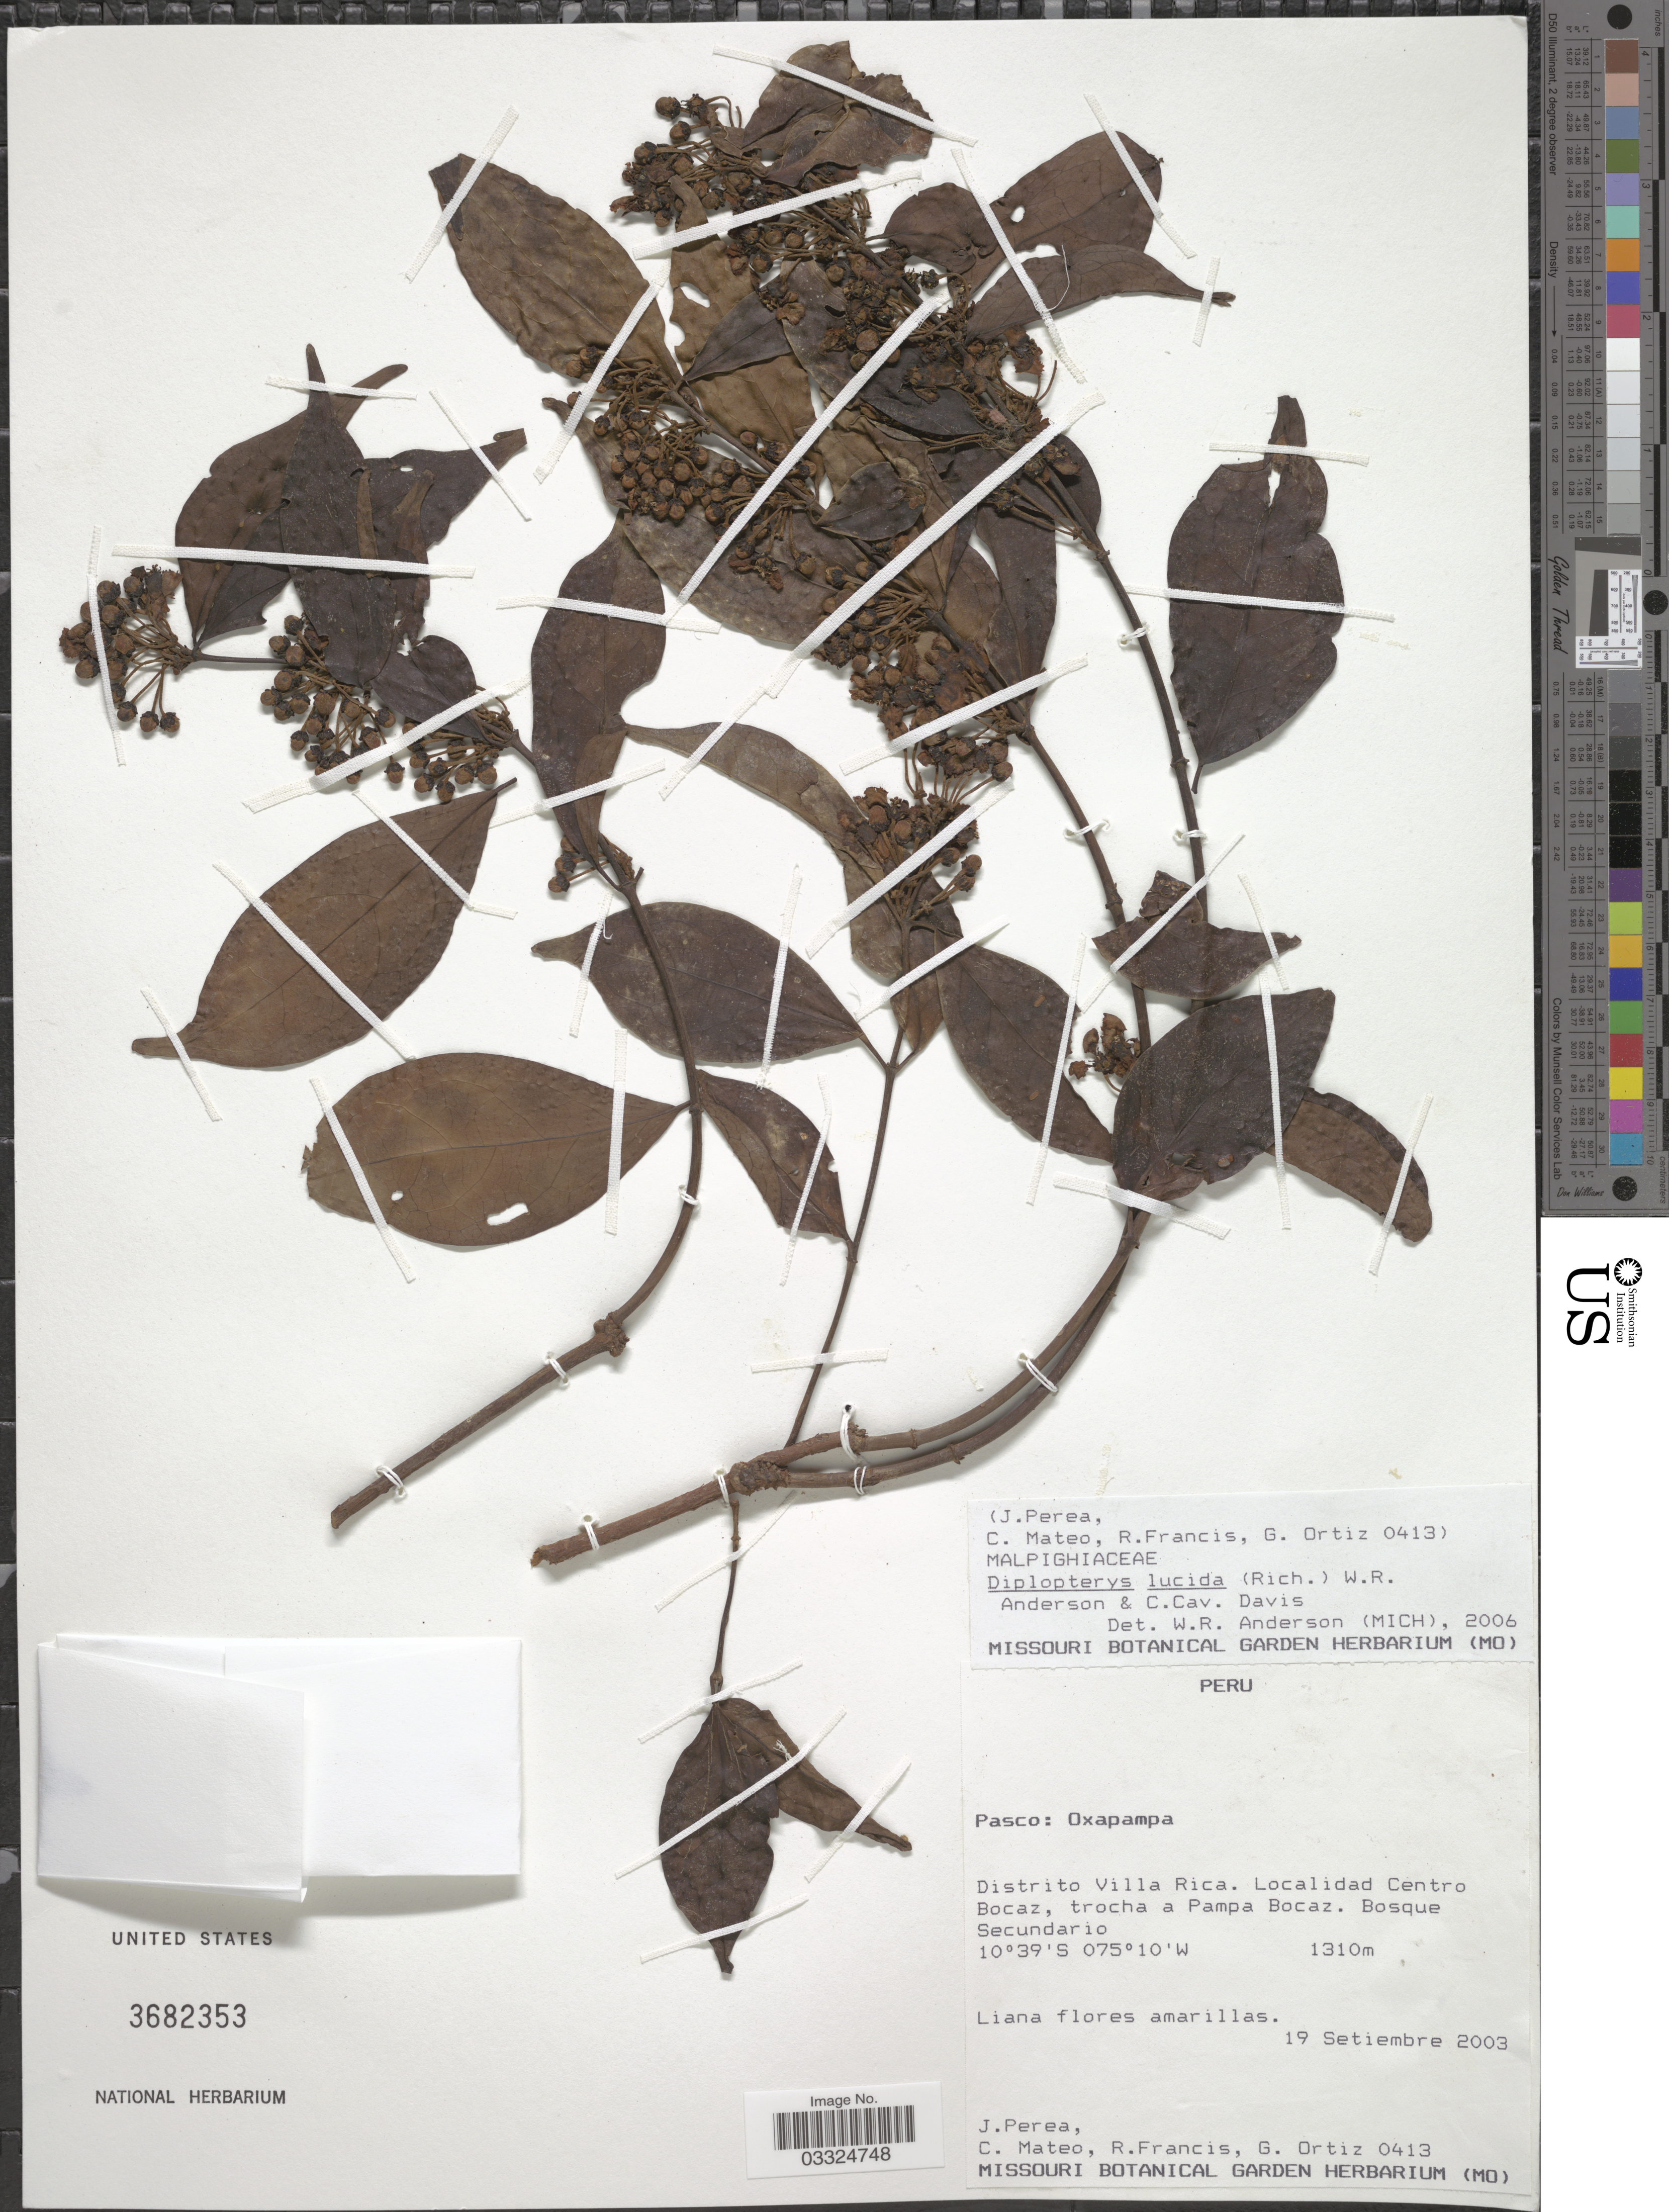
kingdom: Plantae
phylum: Tracheophyta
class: Magnoliopsida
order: Malpighiales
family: Malpighiaceae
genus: Diplopterys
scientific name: Diplopterys lucida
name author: (Nied.) W.R. Anderson & C. Davis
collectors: J. Perea, C. Mateo, R. Francis & G. Ortiz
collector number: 0413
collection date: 2003-02-19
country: Peru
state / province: Pasco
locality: Oxapampa. Distrito Villa Rica. Centro Bocaz, trocha a Pampa Bocaz.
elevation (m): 1310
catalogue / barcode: US 3682353